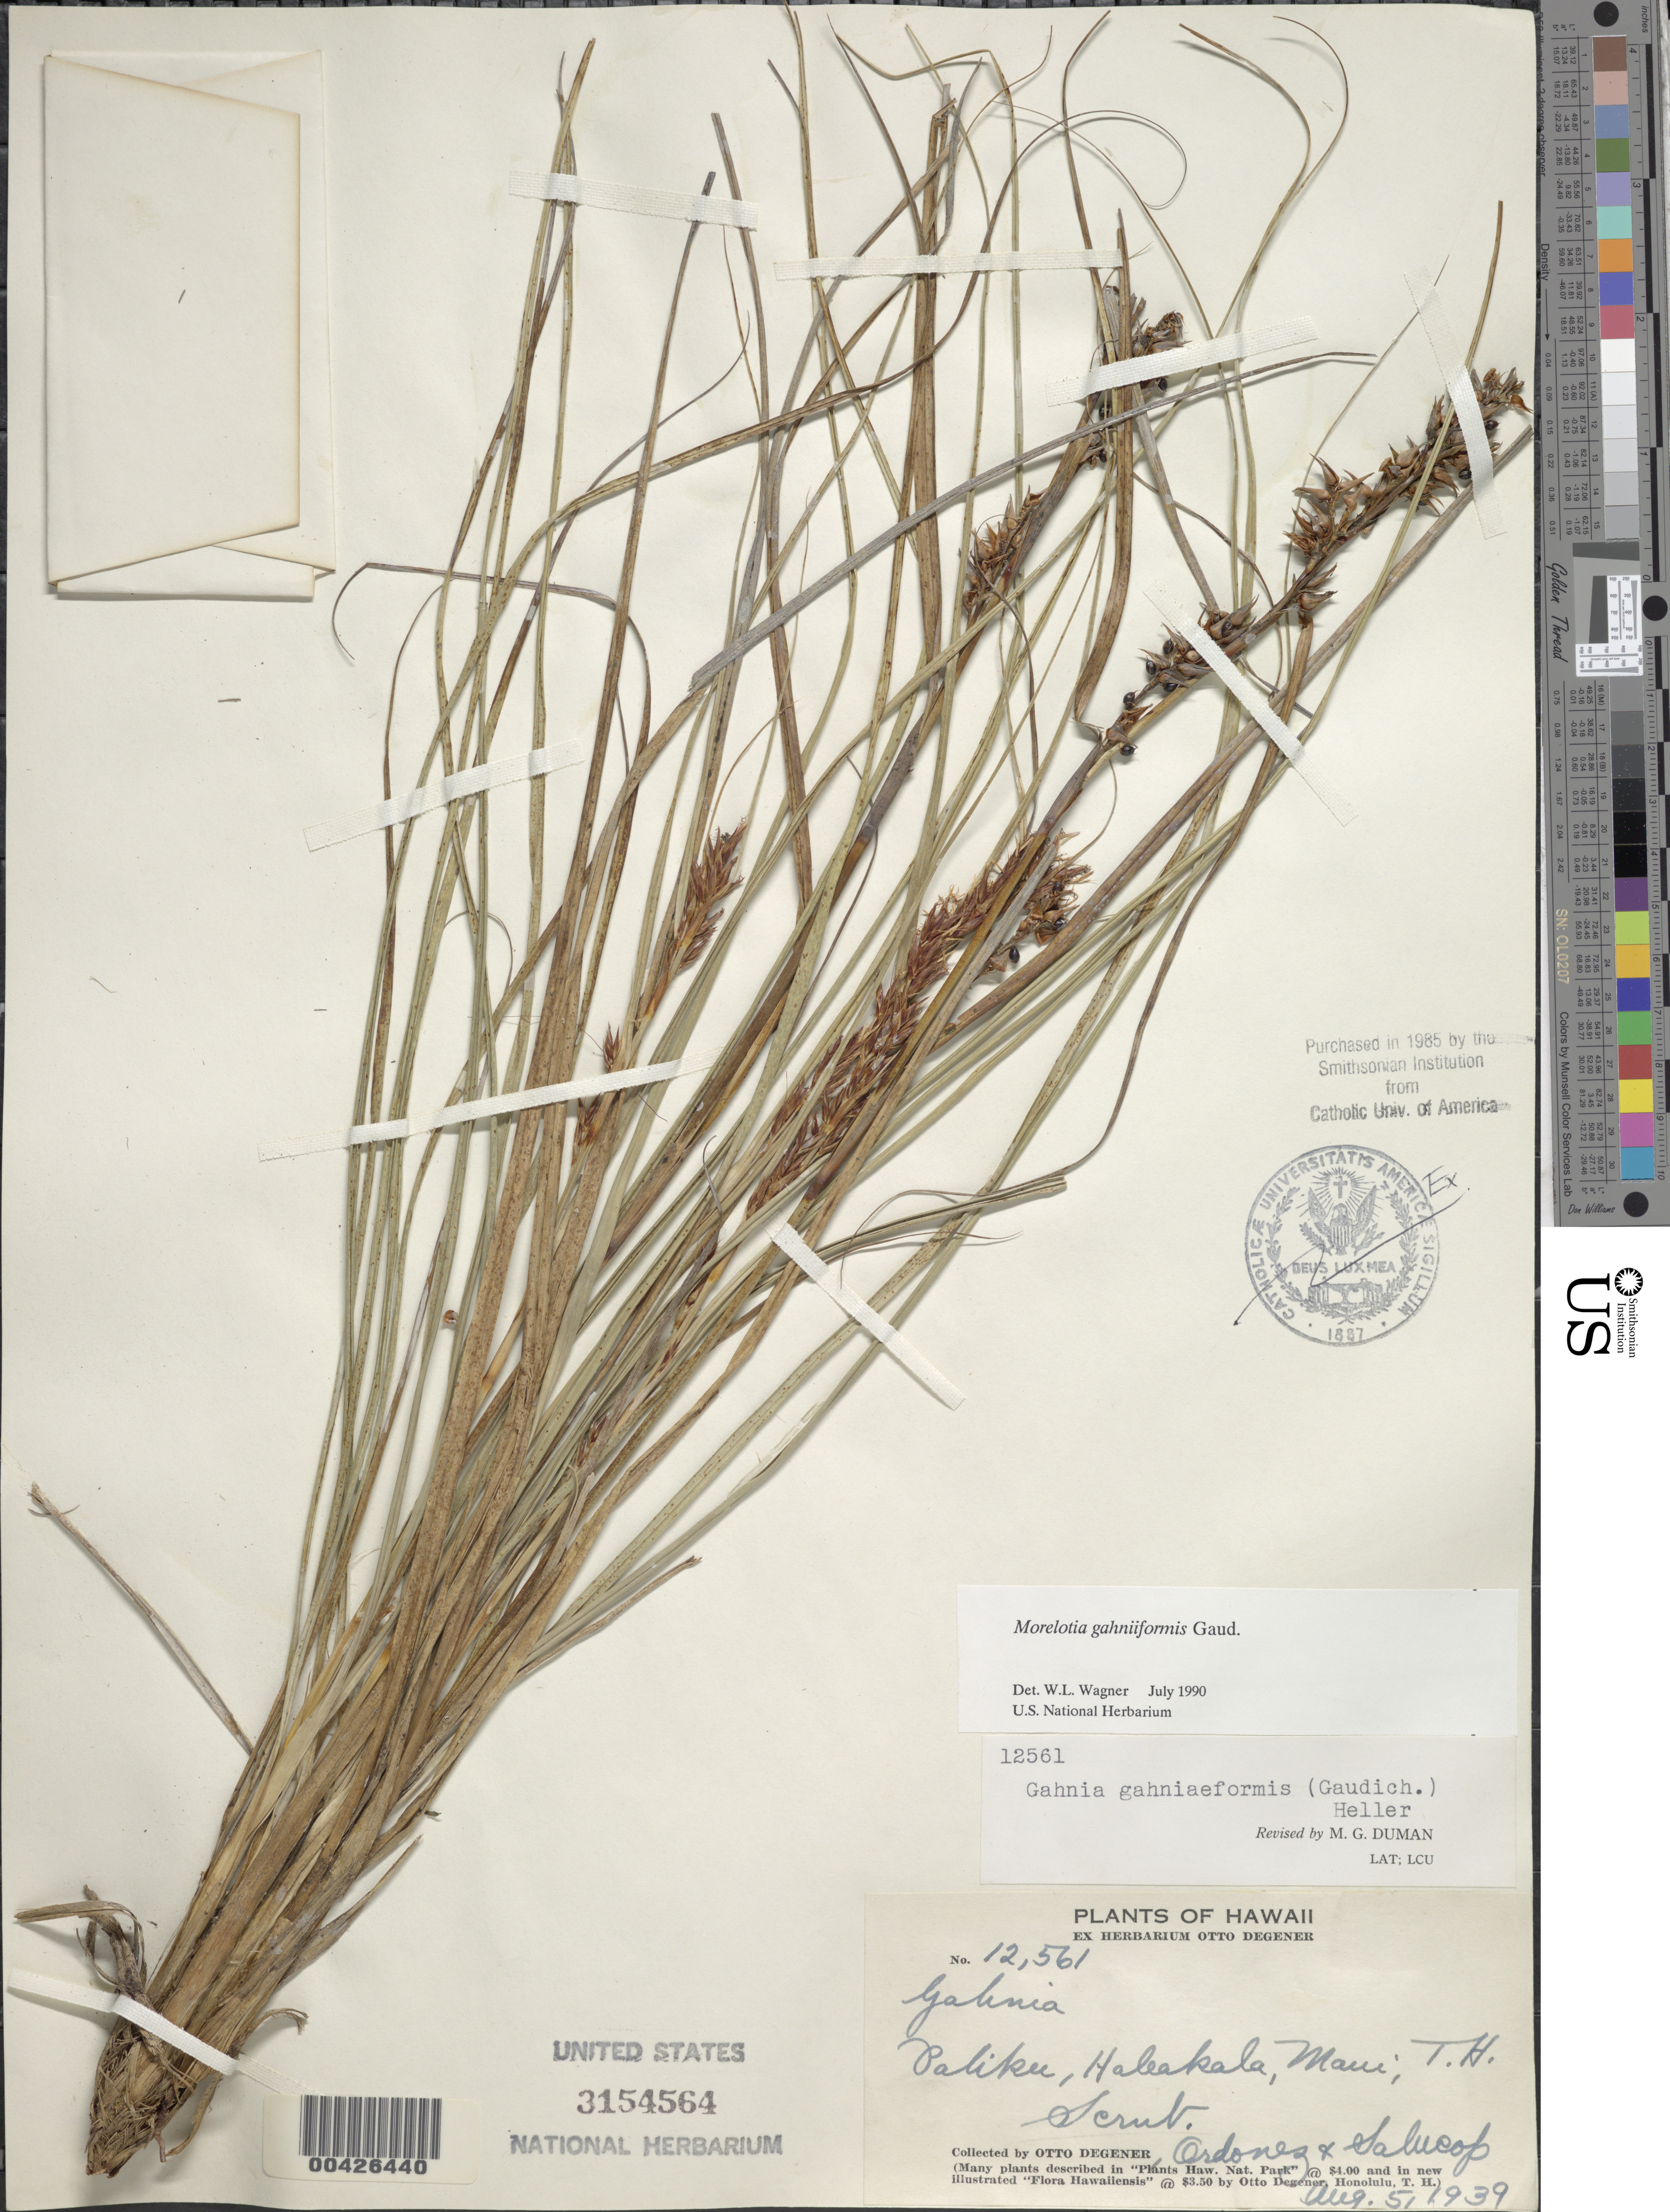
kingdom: Plantae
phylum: Tracheophyta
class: Liliopsida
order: Poales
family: Cyperaceae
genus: Morelotia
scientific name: Morelotia gahniiformis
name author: Gaudich.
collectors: O. Degener, Ordonez & -- Salucop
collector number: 12561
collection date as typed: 5 Aug 1939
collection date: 1939-08-05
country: United States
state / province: Hawaii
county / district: Maui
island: Maui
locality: Paliku, Haleakala, Maui, T.H.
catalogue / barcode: US 3154564